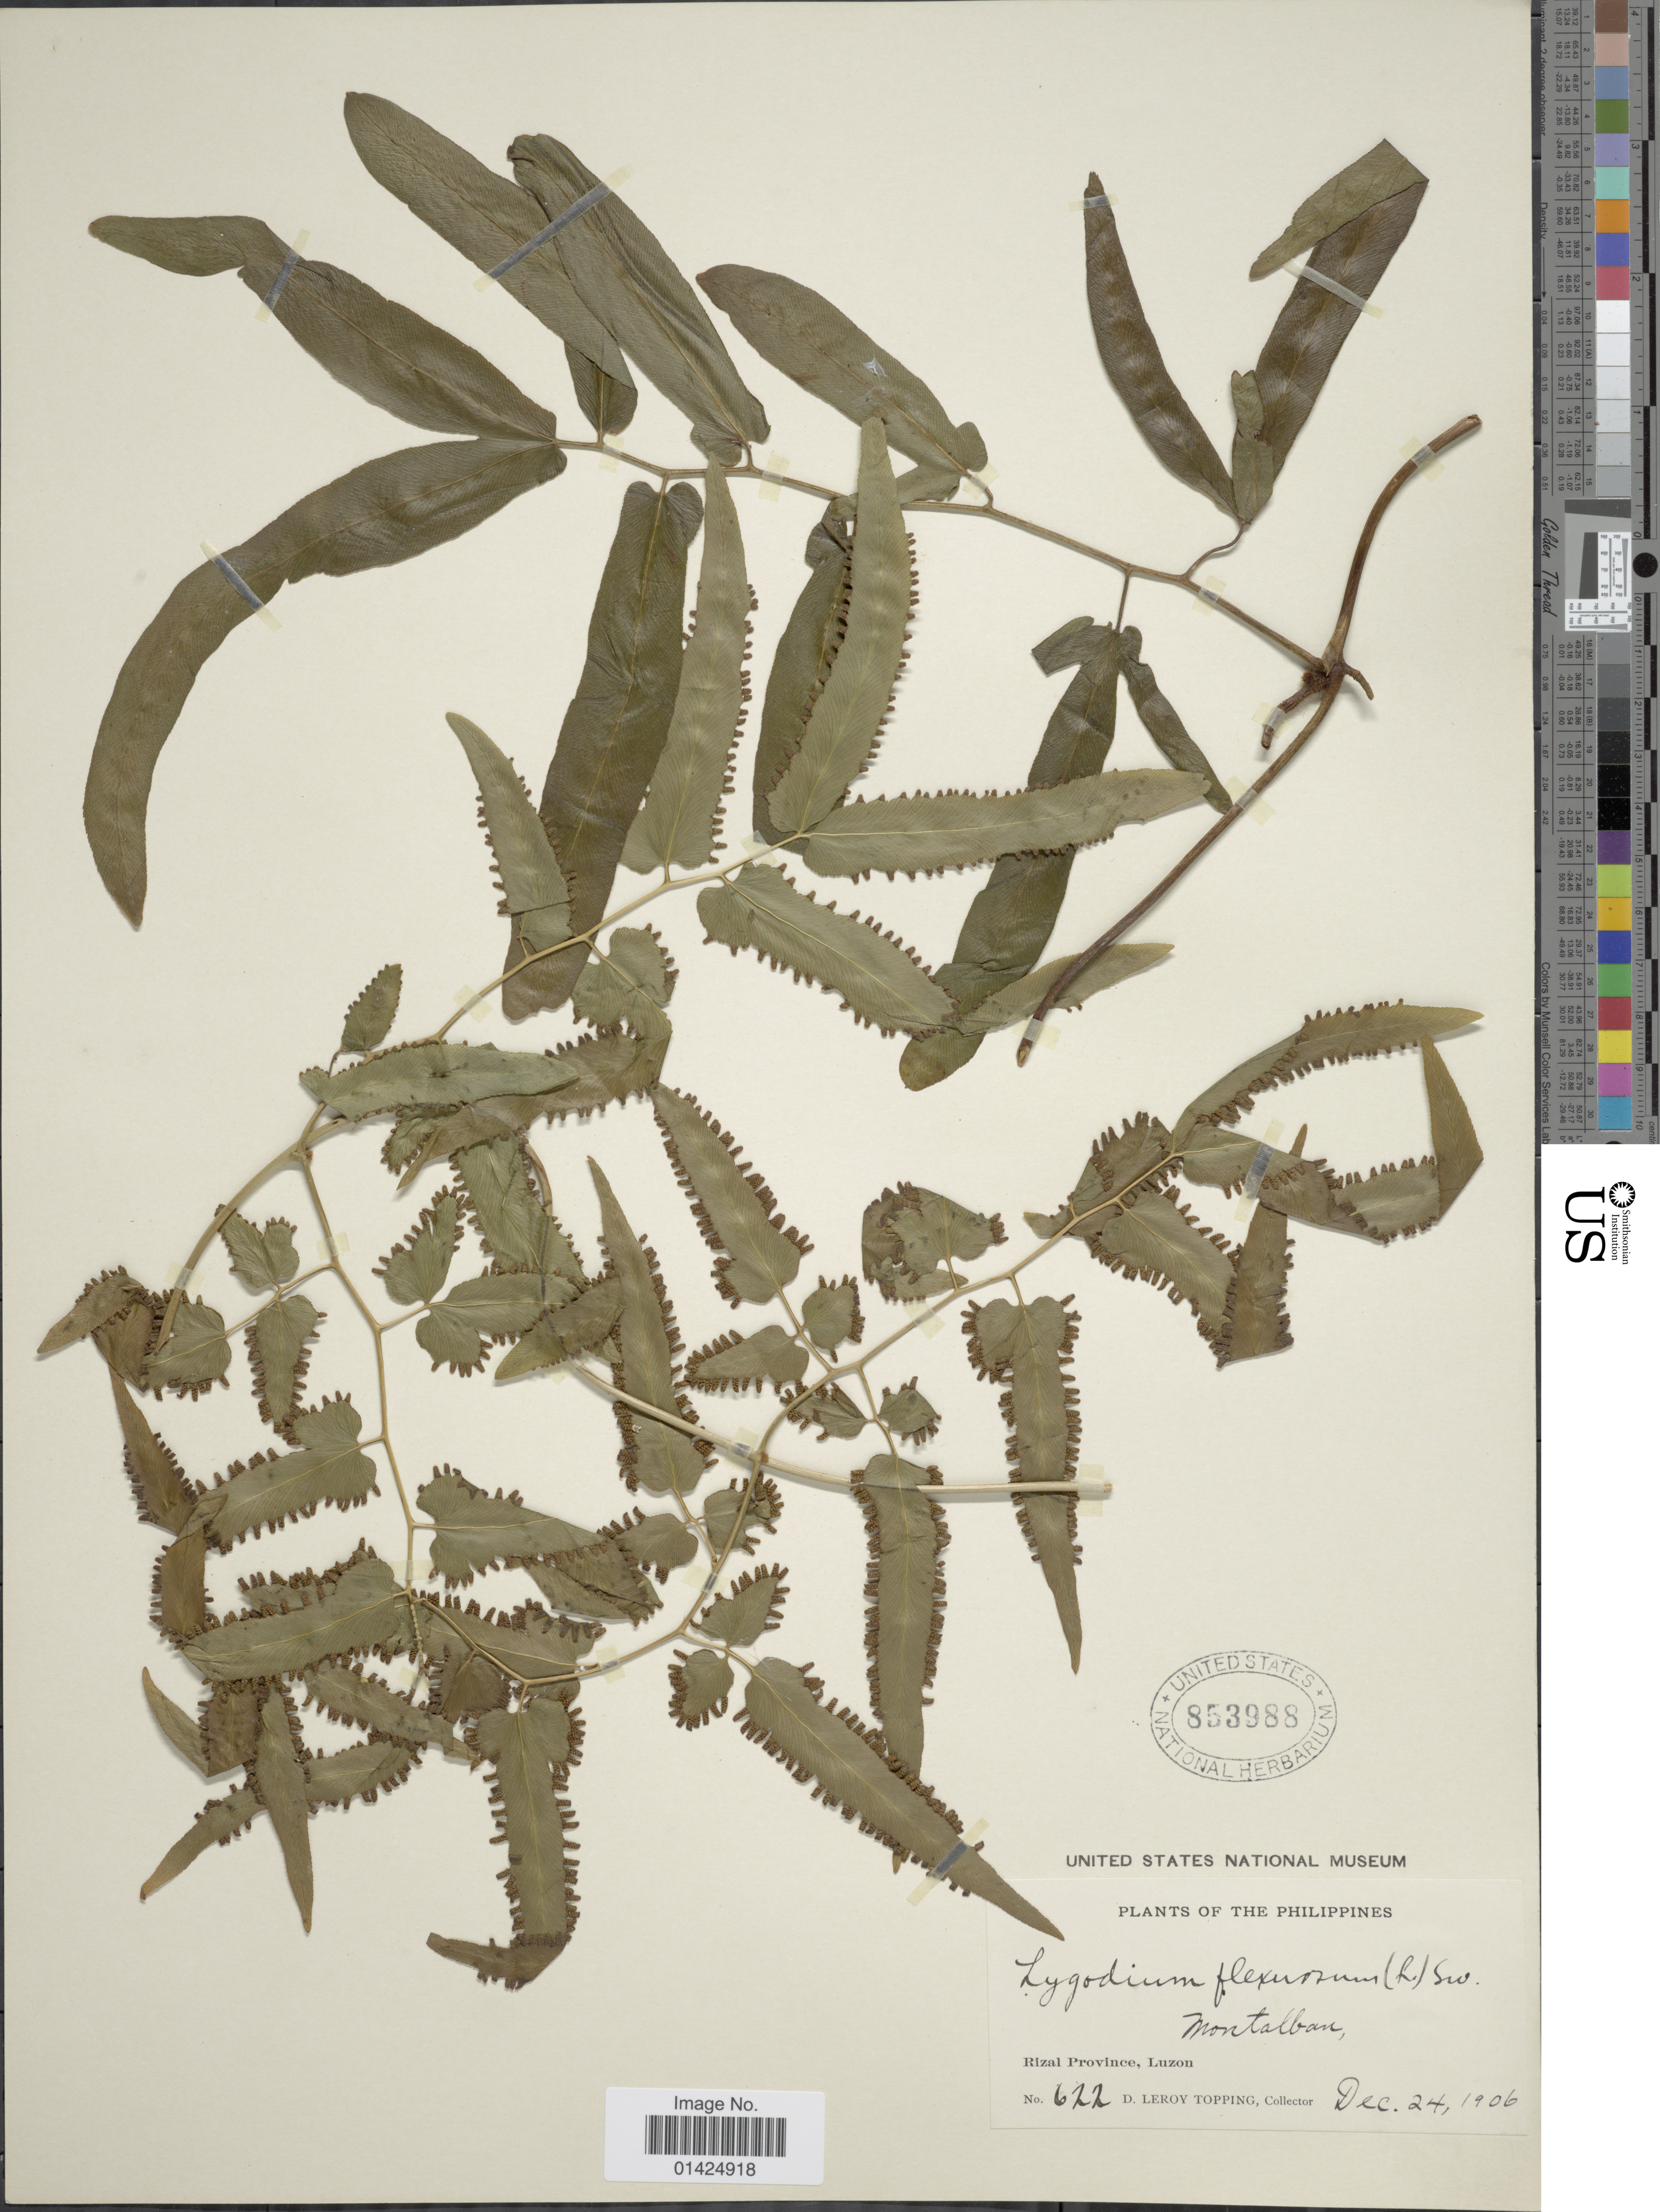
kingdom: Plantae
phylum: Tracheophyta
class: Polypodiopsida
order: Schizaeales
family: Lygodiaceae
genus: Lygodium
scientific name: Lygodium flexuosum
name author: Sw.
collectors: D. L. Topping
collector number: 622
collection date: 1906-12-24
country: Philippines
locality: Montalban, Rizal Prov., Luzon.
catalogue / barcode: US 853988